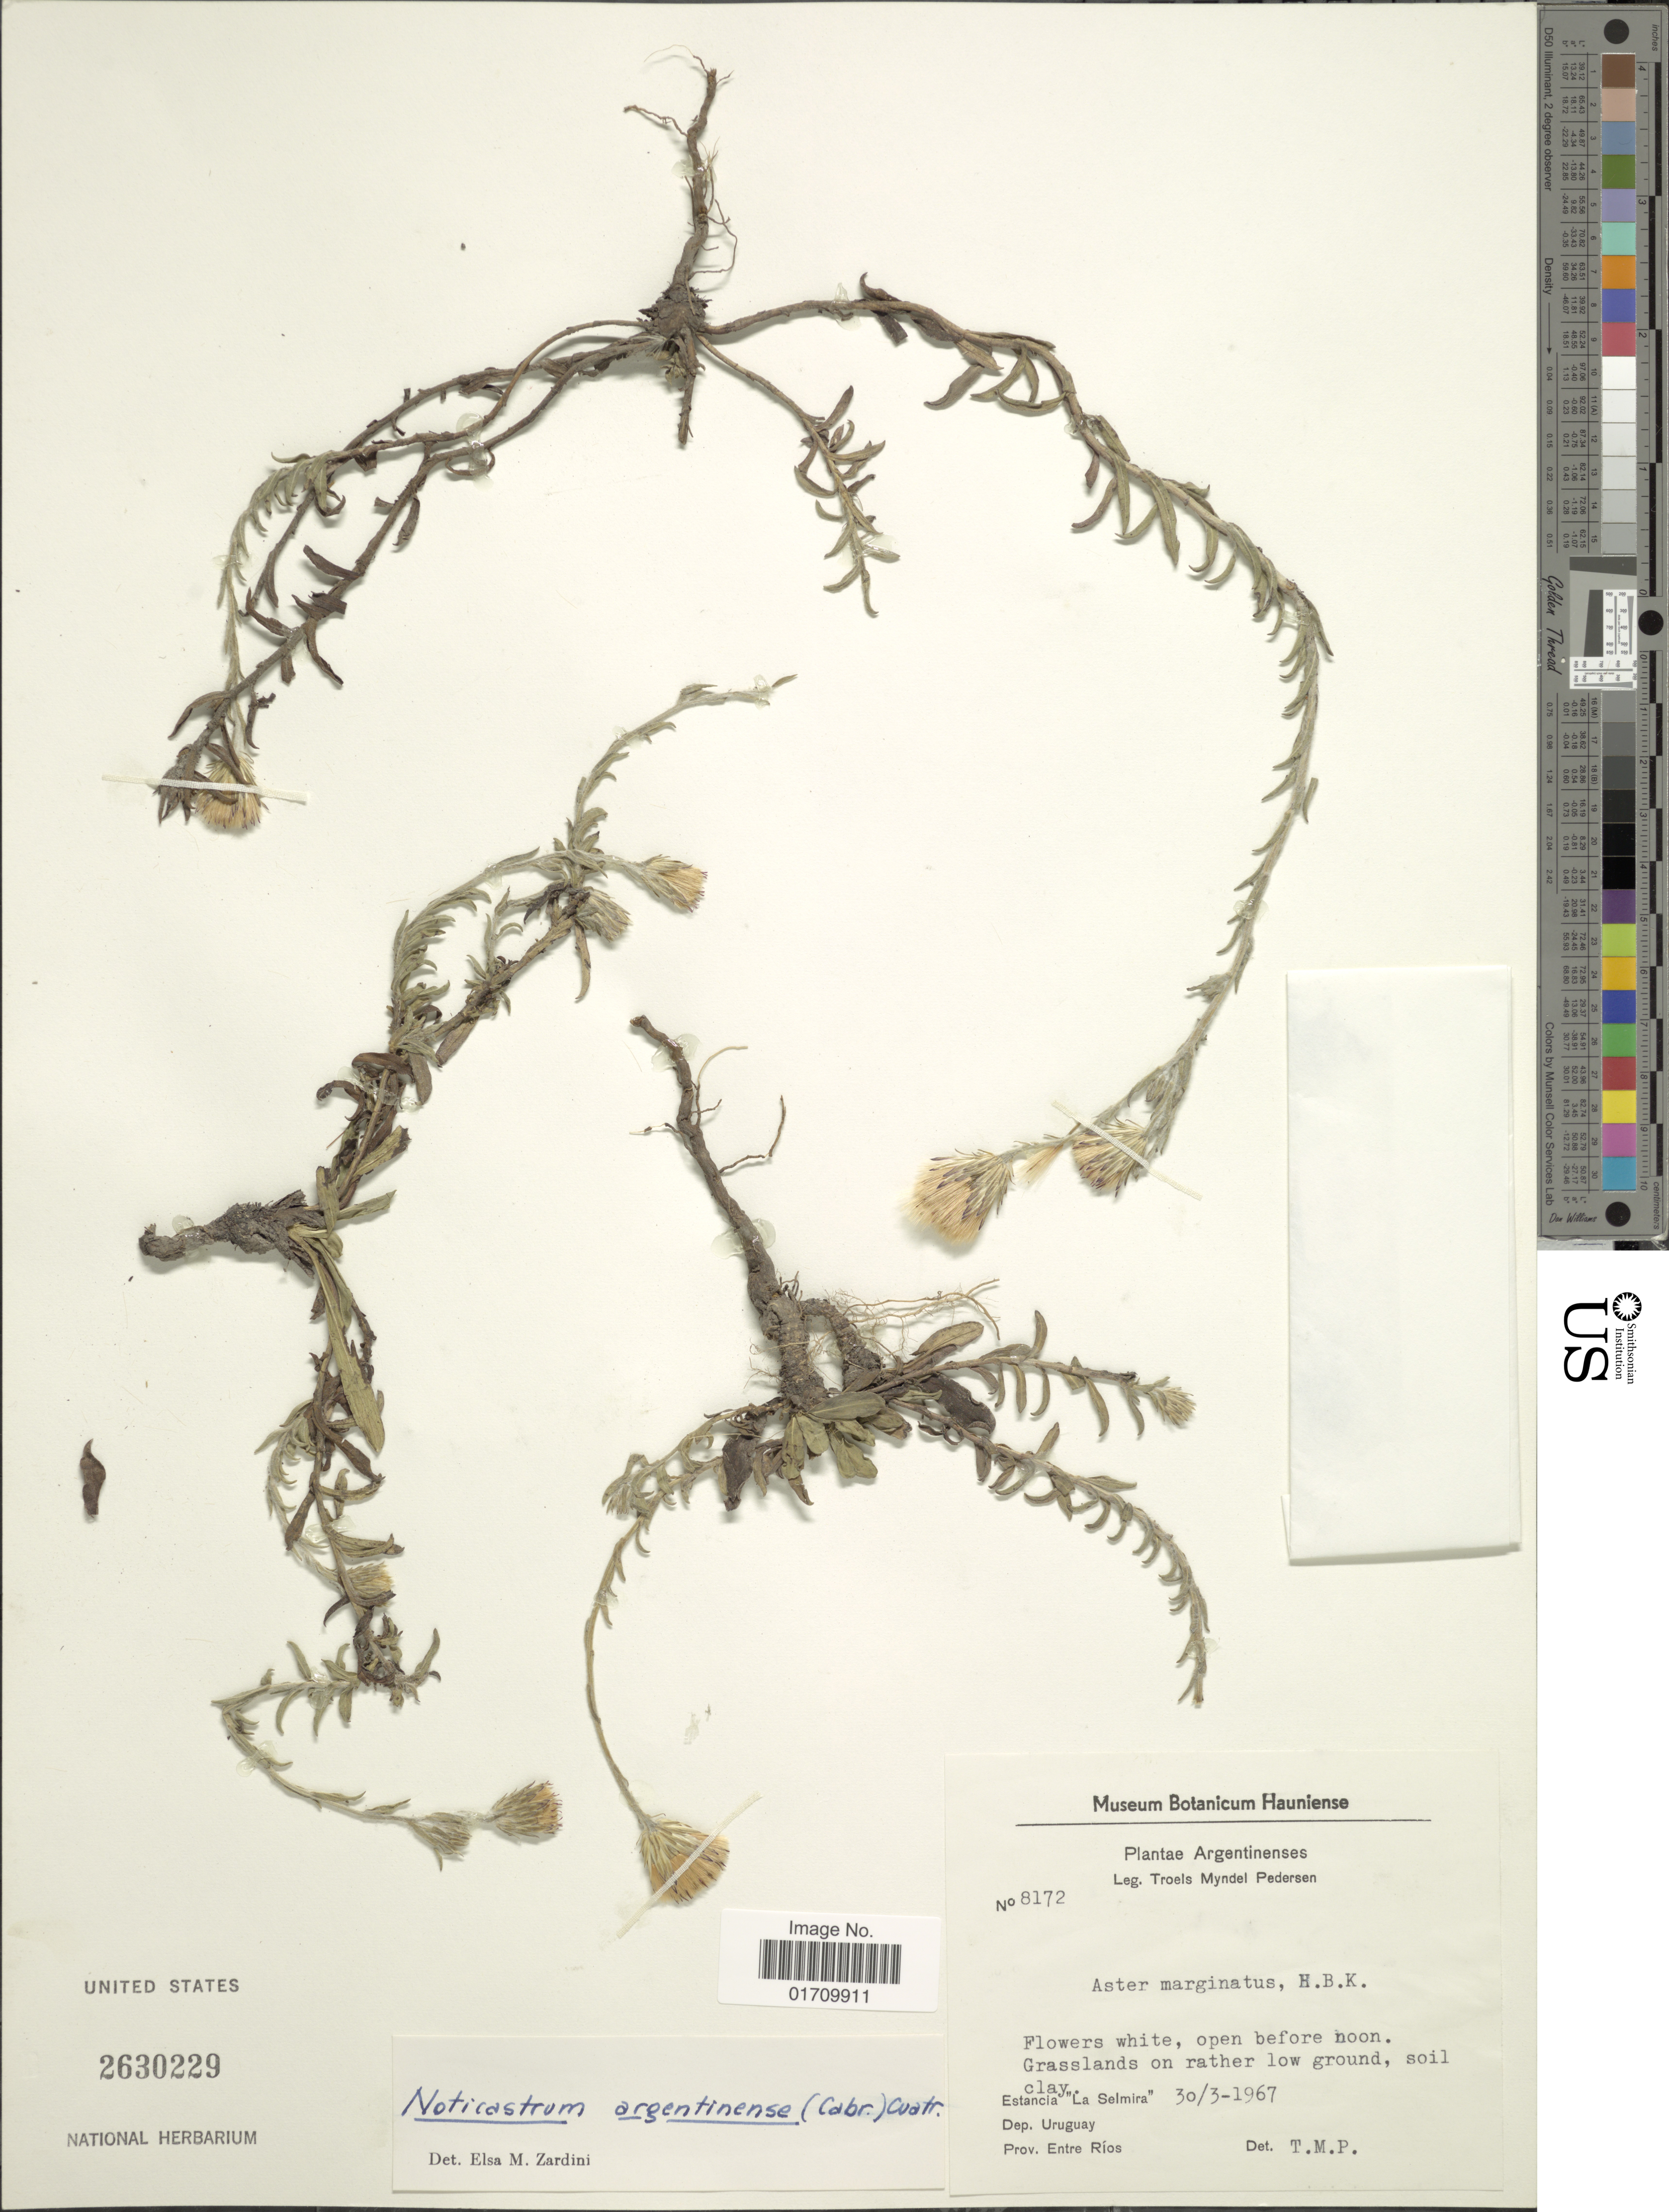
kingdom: Plantae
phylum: Tracheophyta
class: Magnoliopsida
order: Asterales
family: Asteraceae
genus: Noticastrum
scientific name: Noticastrum argentinense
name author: (Cabrera) Cuatrec.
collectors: T. Pederson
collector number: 8172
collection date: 1967-03-30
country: Argentina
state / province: Entre Rios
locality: Estancia La Selmira, Dep. Uruguay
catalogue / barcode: US 2630229